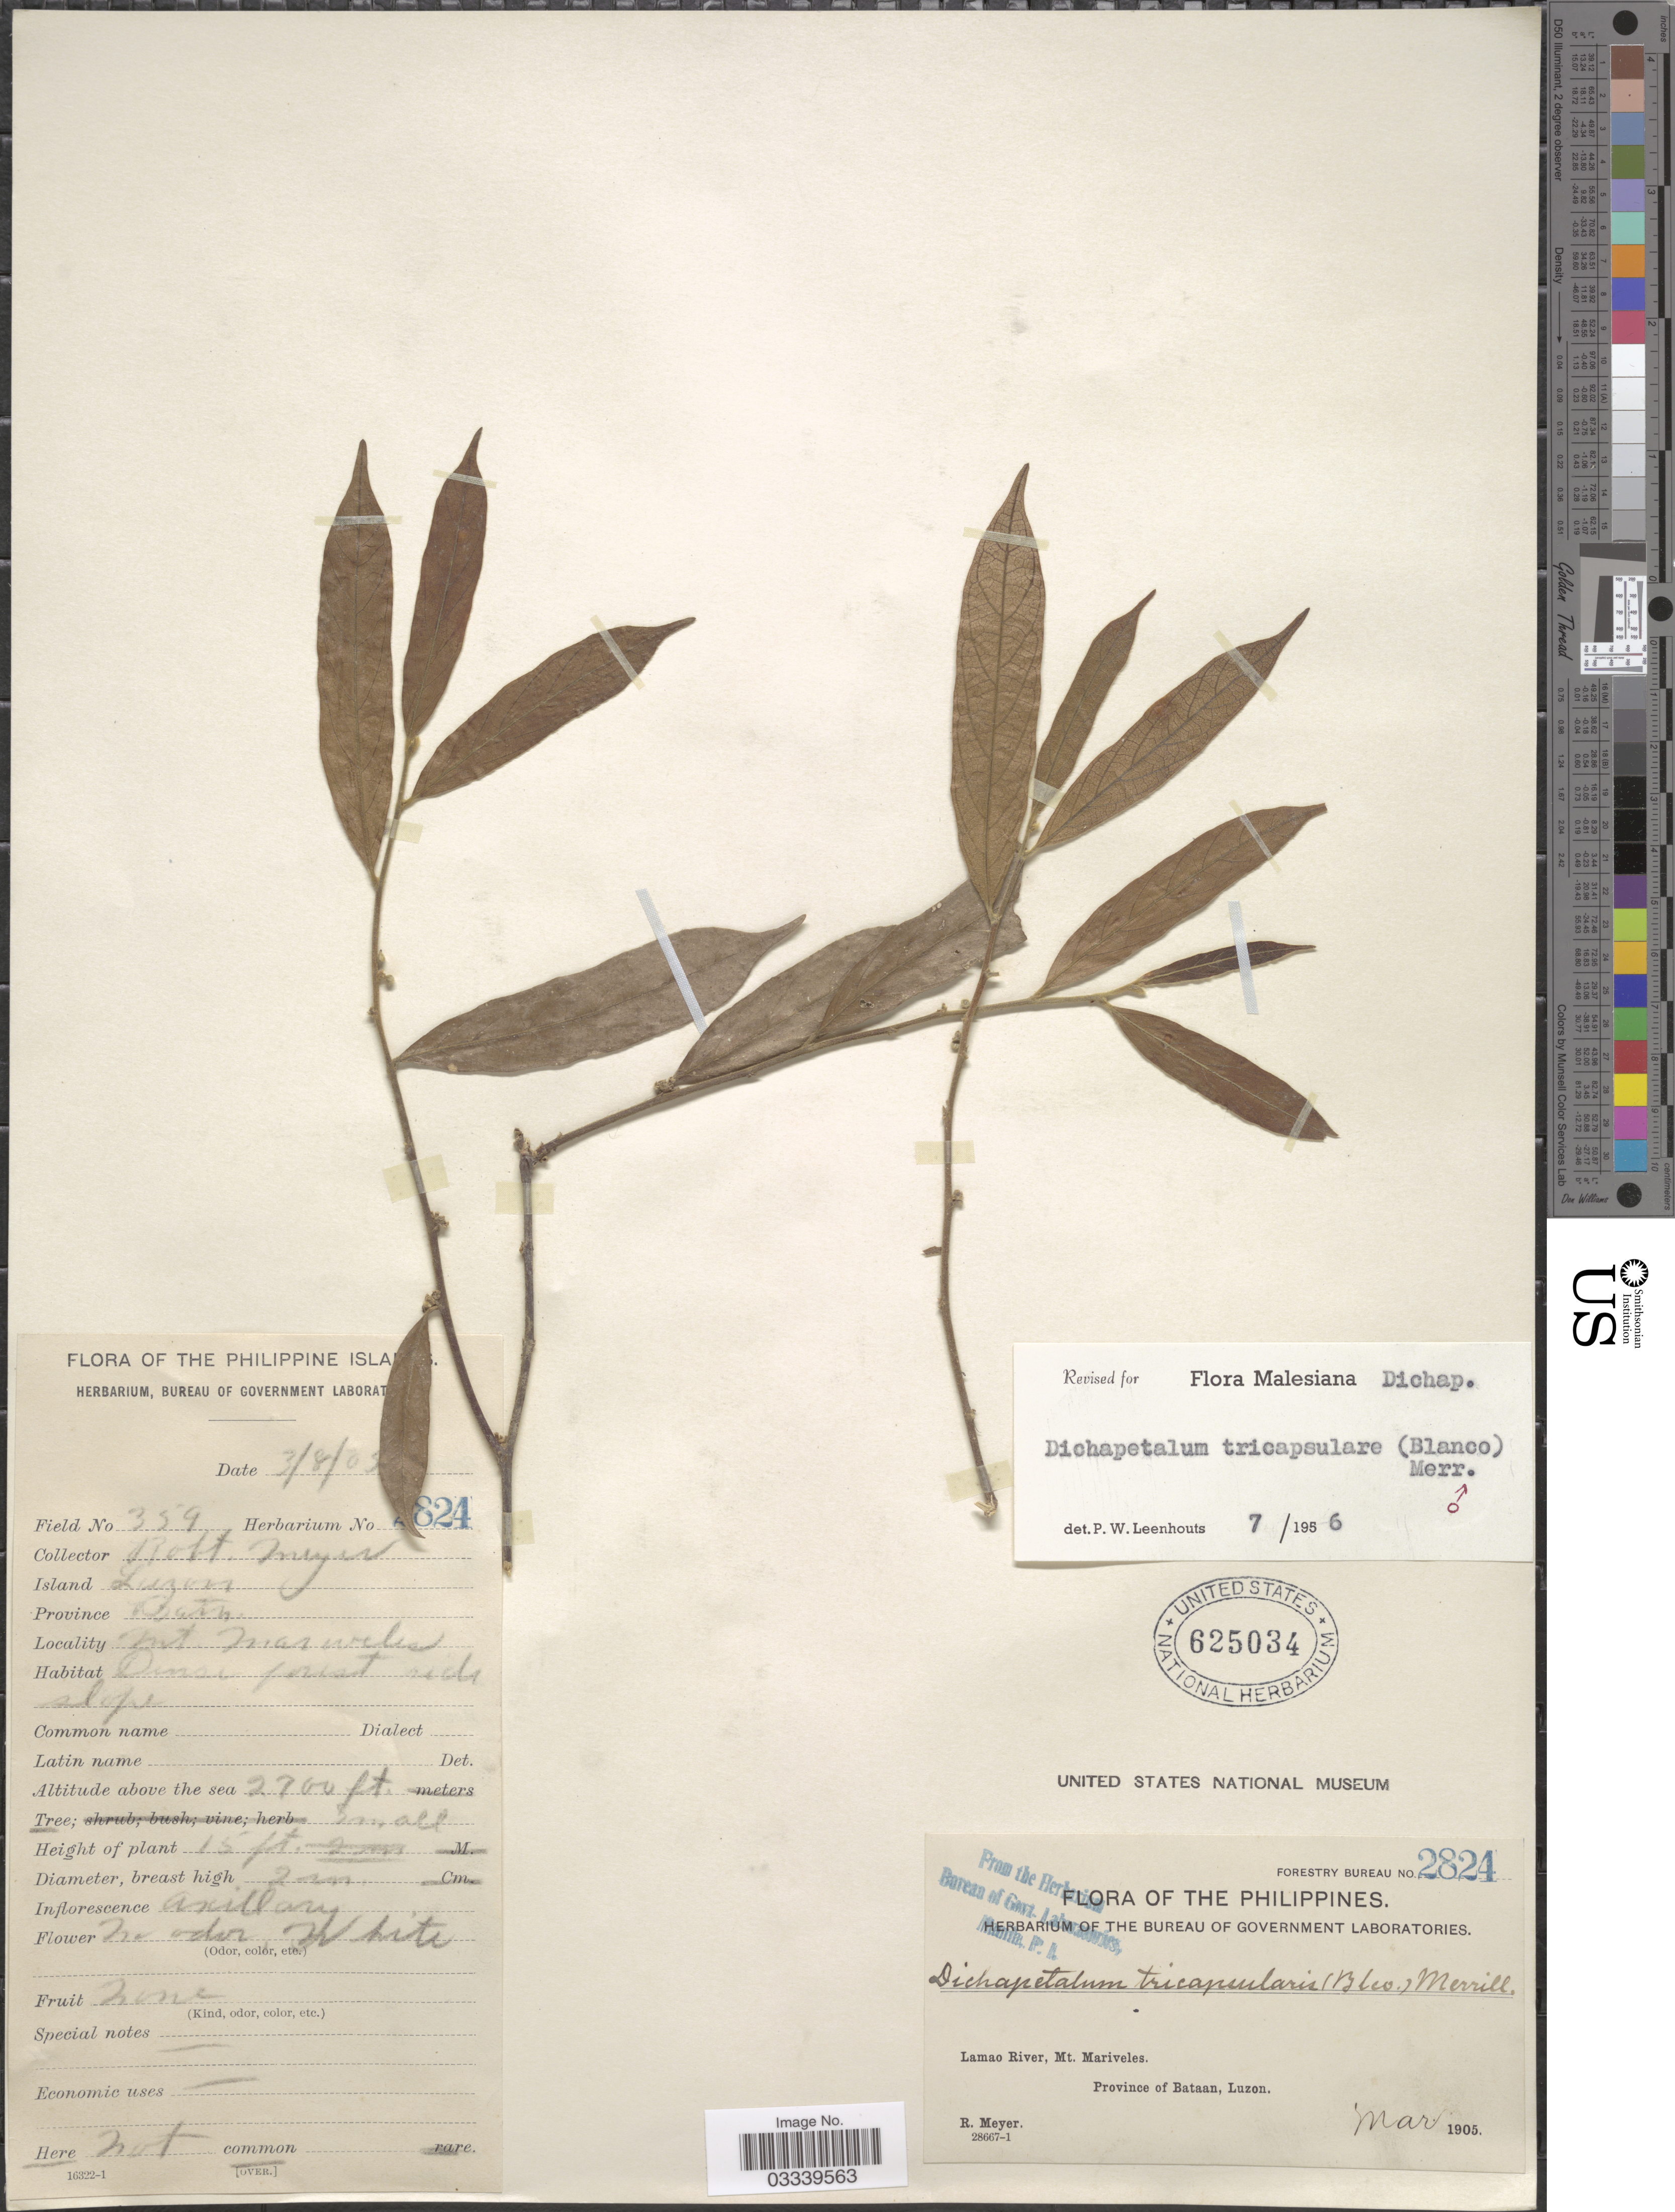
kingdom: Plantae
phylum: Tracheophyta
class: Magnoliopsida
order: Malpighiales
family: Dichapetalaceae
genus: Dichapetalum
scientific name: Dichapetalum tricapsulare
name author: (Blanco) Merr.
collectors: R. Meyer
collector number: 359/Forestry Bureau 2824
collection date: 1905-03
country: Philippines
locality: Lama River, Mt. Mariveles. Province of Bataan, Luzon.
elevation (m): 823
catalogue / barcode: US 625034